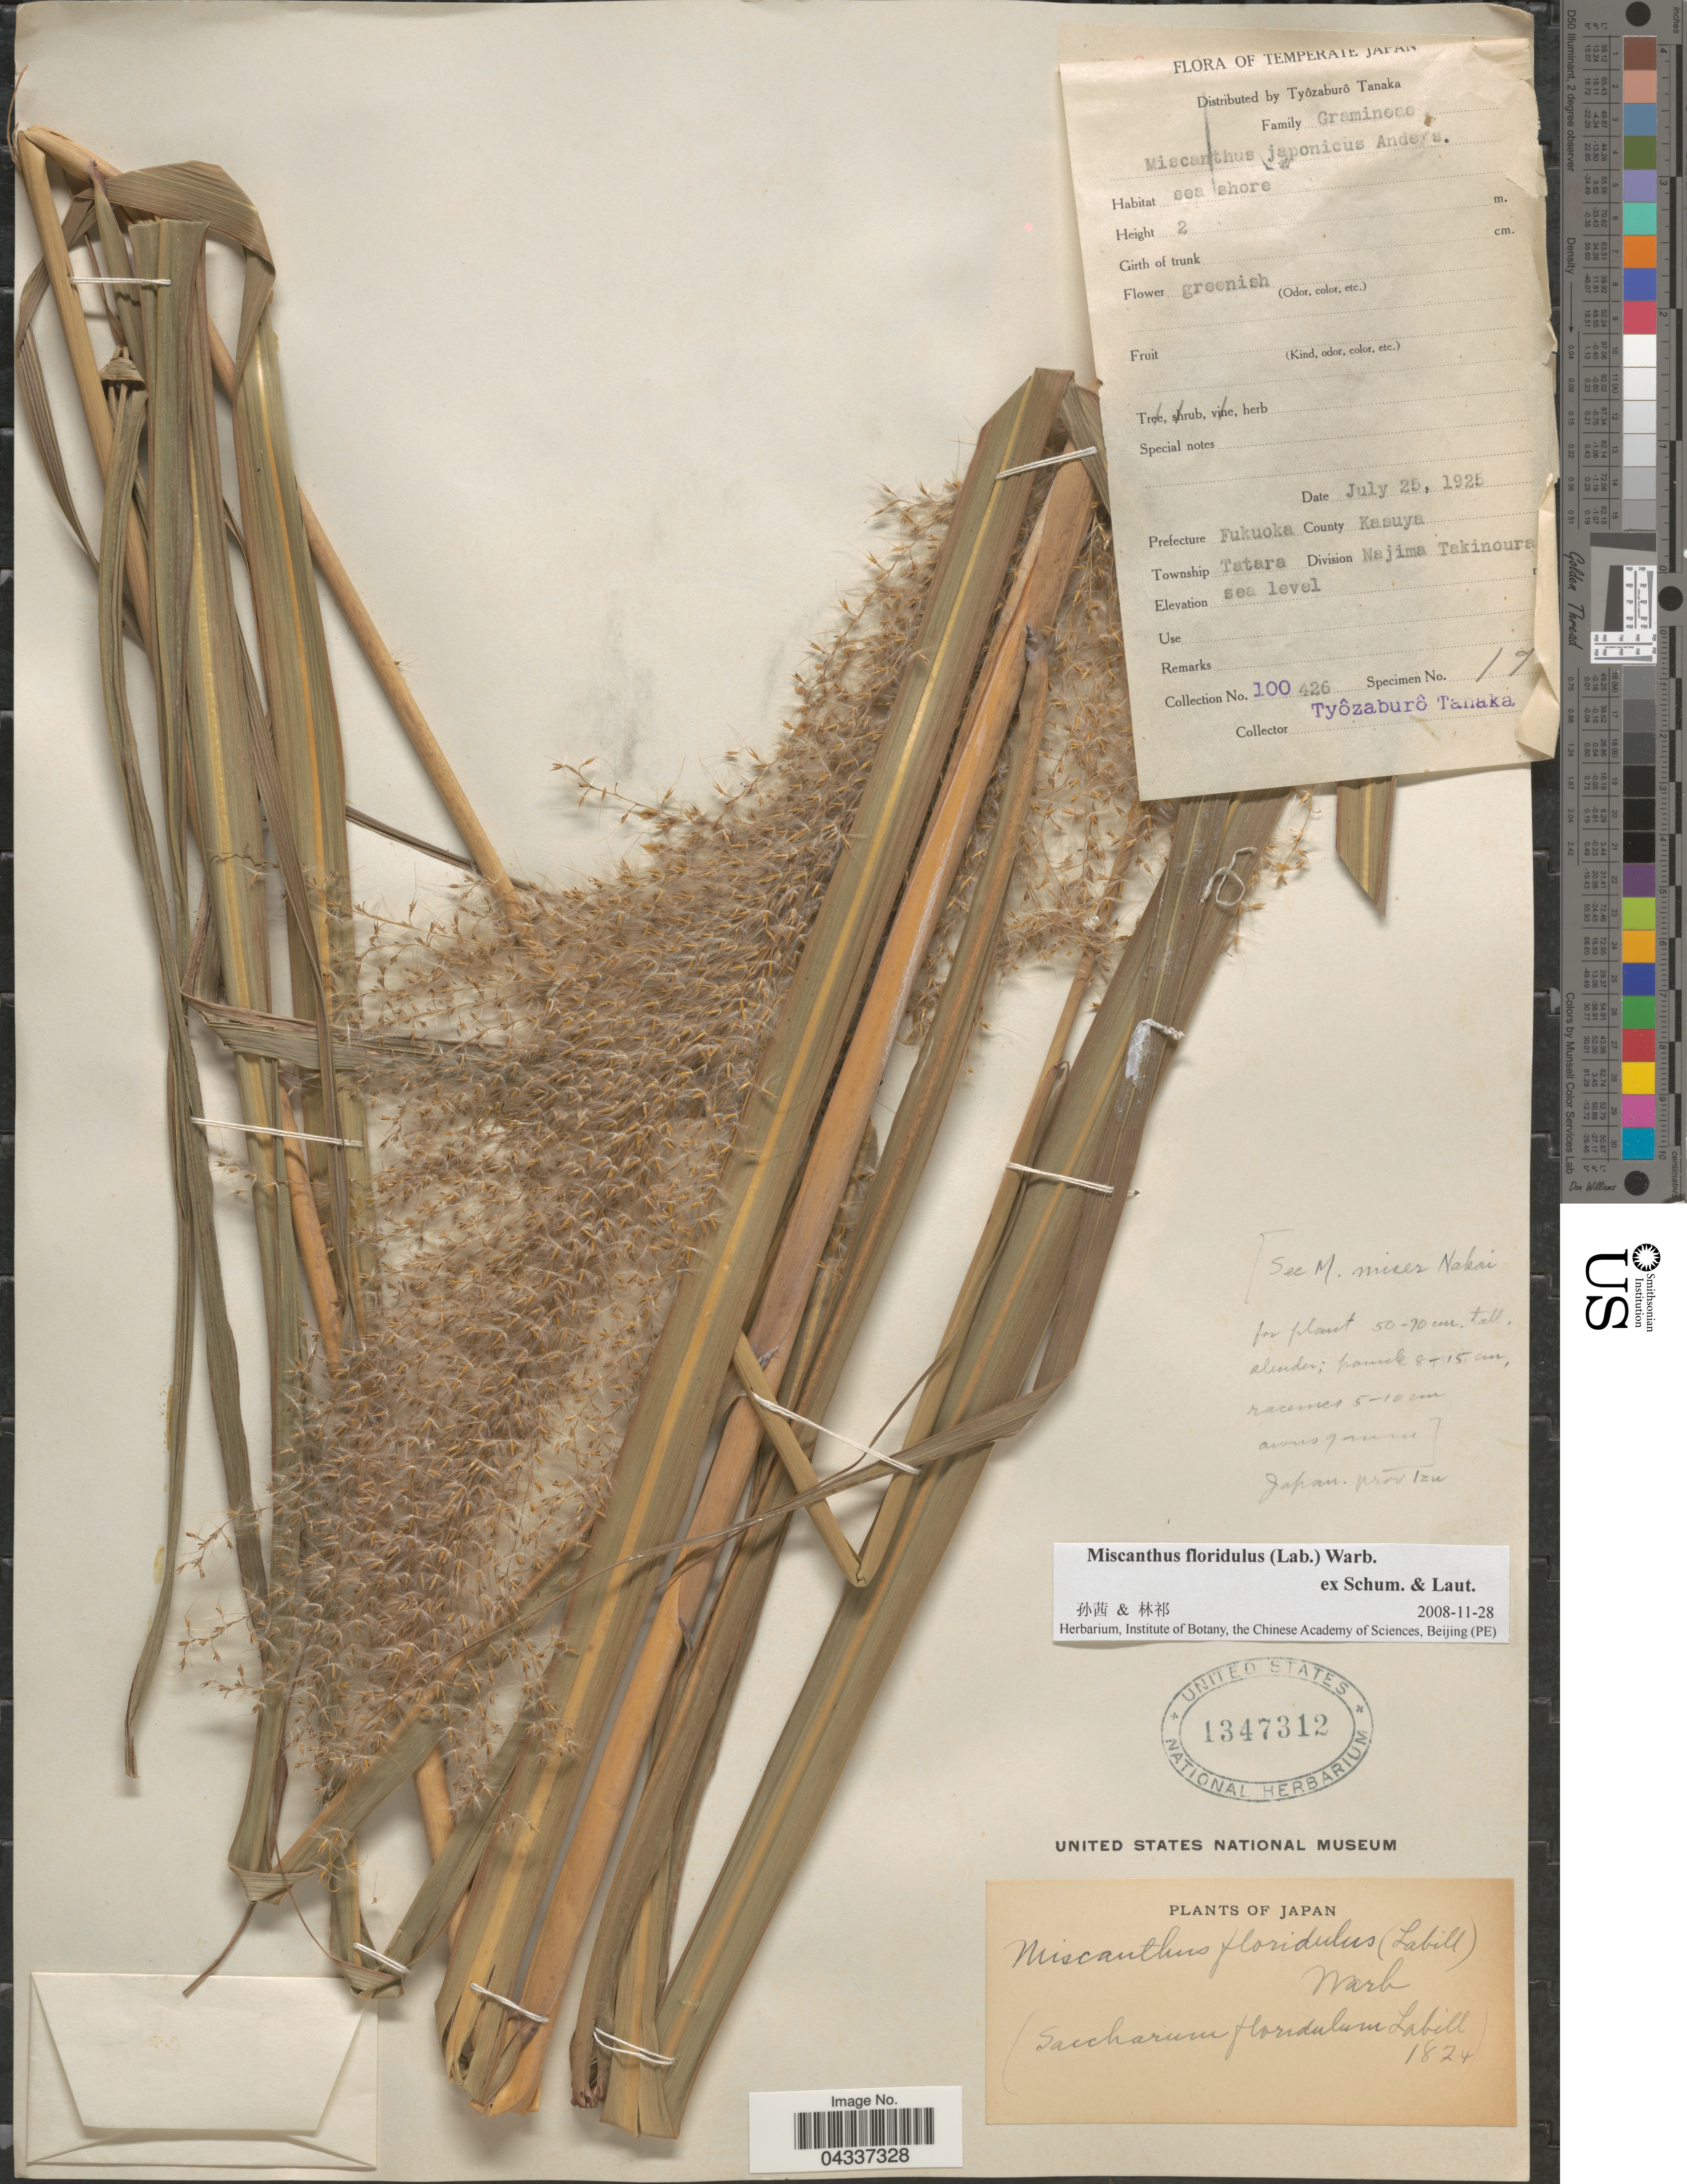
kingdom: Plantae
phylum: Tracheophyta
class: Liliopsida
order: Poales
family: Poaceae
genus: Miscanthus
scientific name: Miscanthus floridulus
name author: (Labill.) Warb.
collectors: T. Tanaka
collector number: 100/426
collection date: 1925-07-25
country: Japan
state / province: Hukuoka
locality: Temperate Japan. Prefecture Fukuoka. County Kasuya. Township Tatara. Division Najima Takinoura.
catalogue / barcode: US 1347312